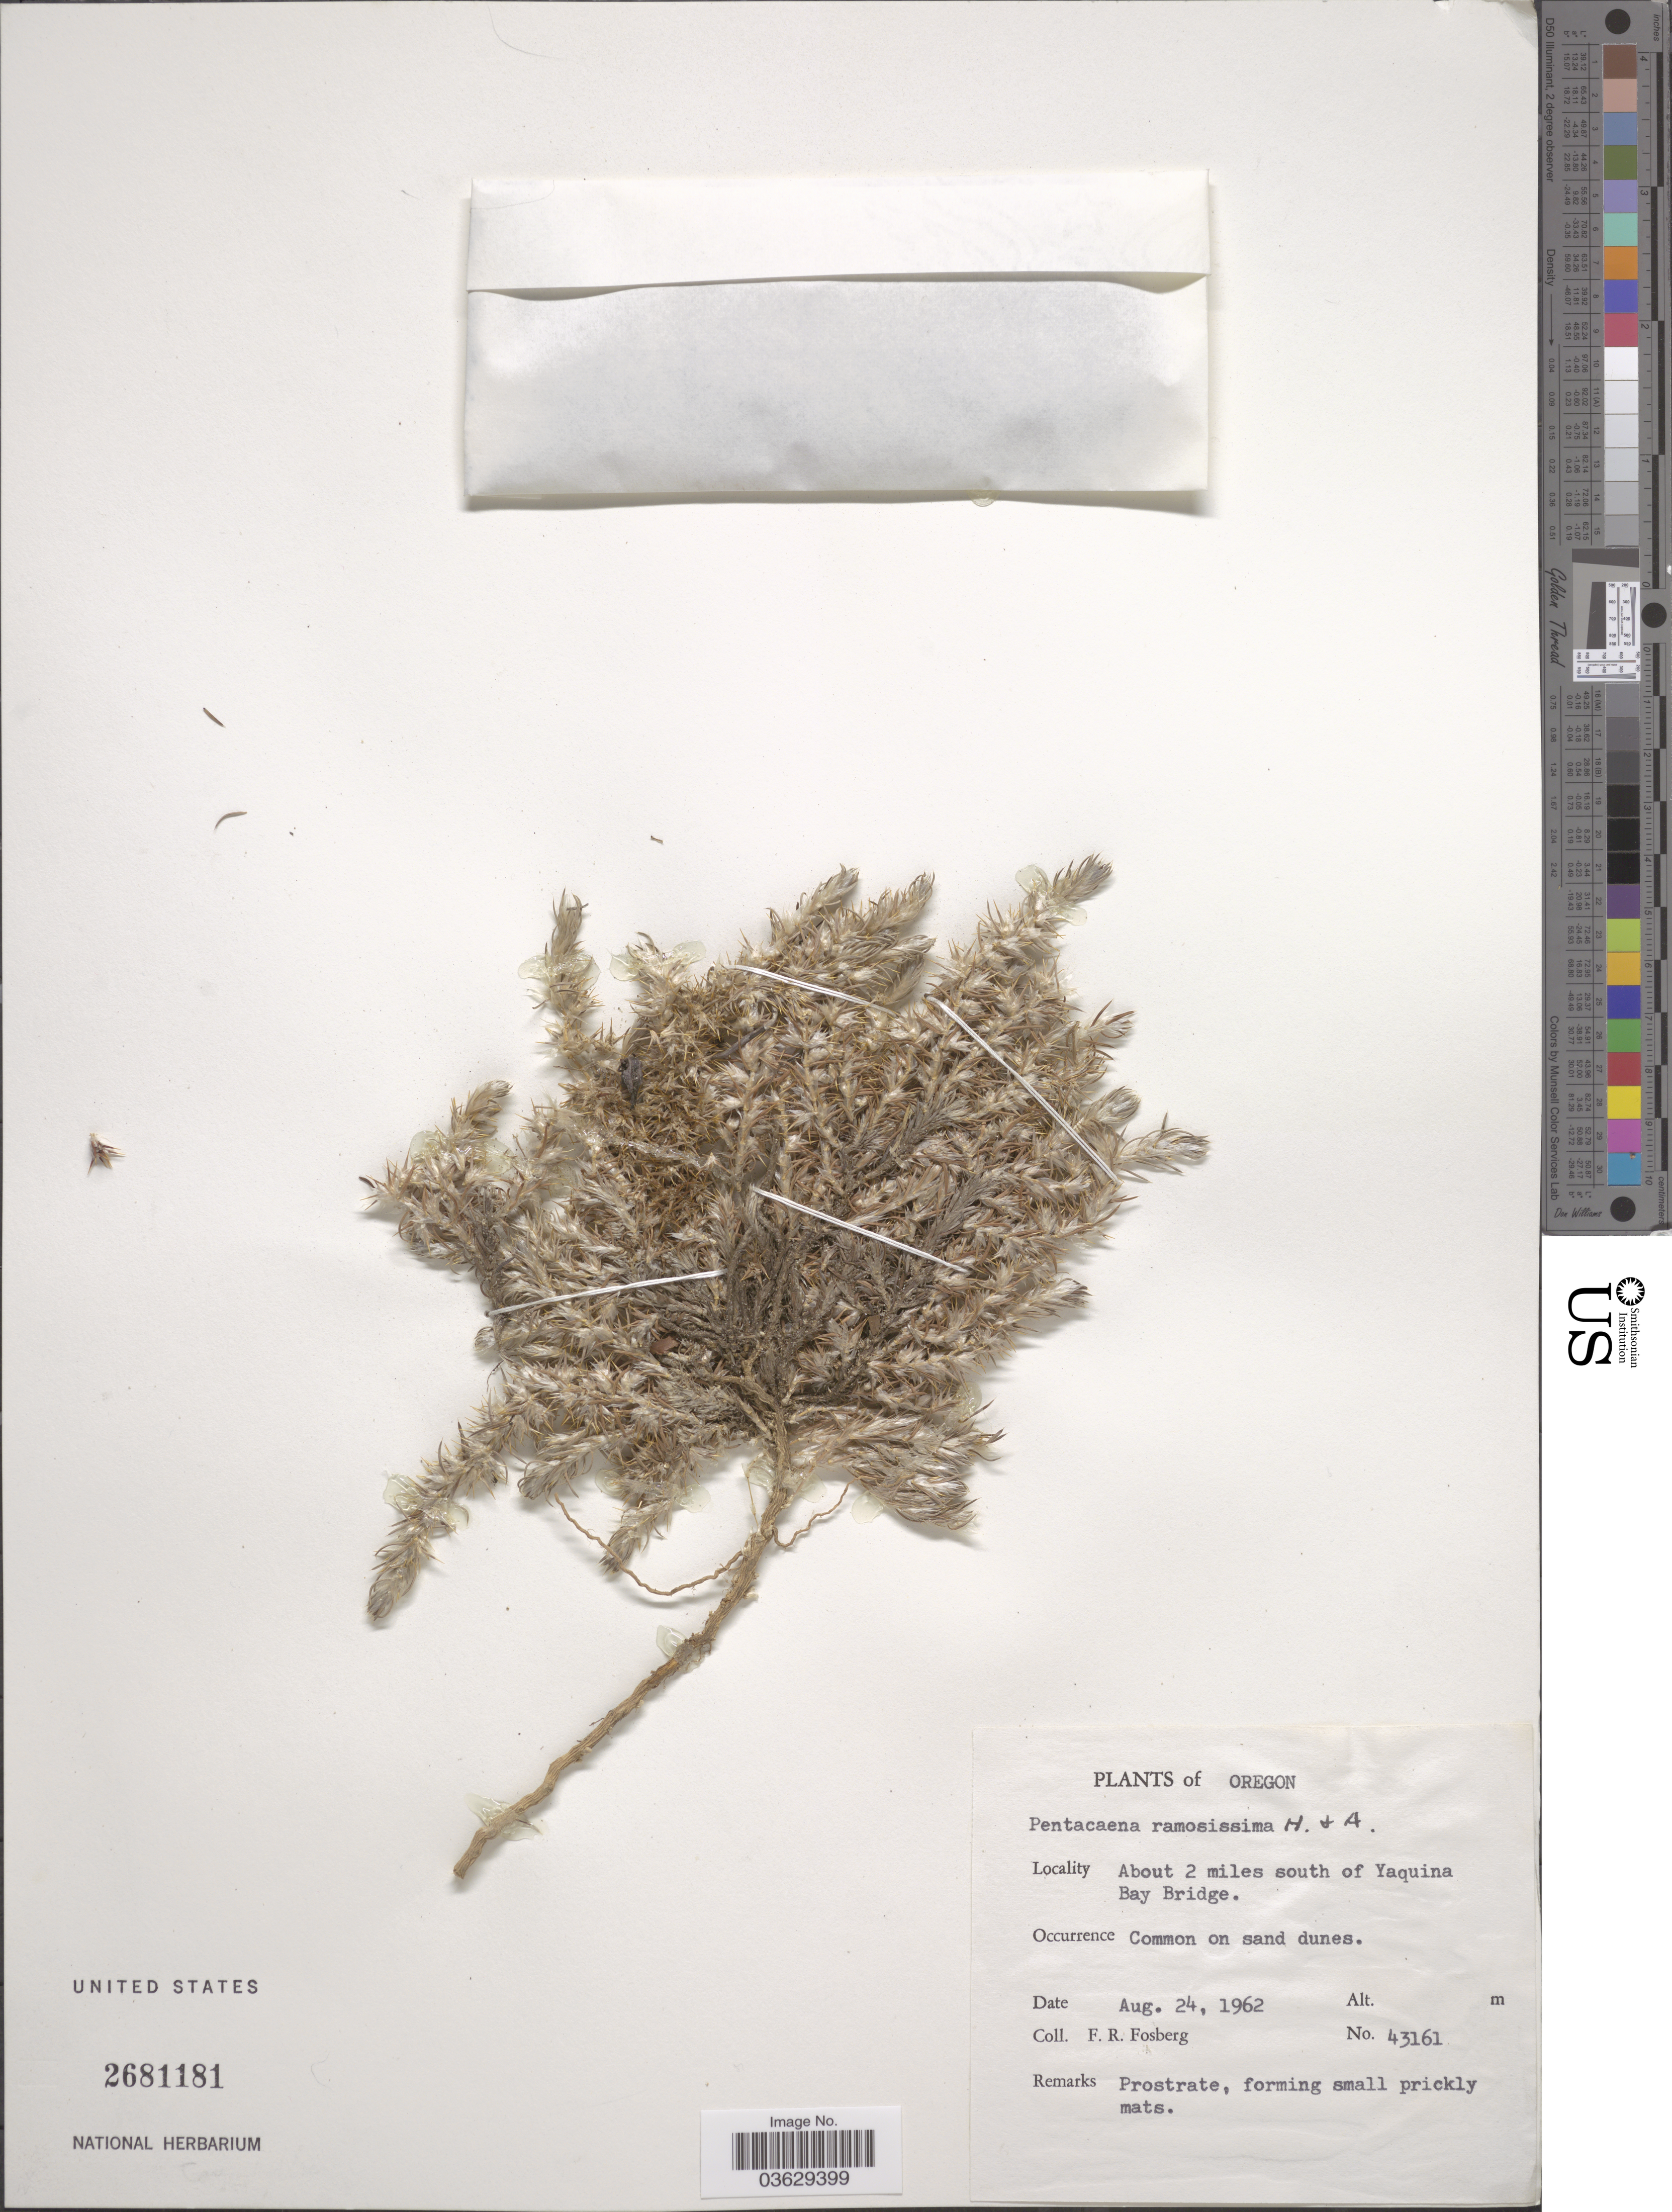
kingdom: Plantae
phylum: Tracheophyta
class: Magnoliopsida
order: Caryophyllales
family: Caryophyllaceae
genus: Cardionema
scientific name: Cardionema ramosissimum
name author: (Weinm.) A. Nelson & J.F. Macbr.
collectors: F. R. Fosberg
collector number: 43161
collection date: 1962-08-24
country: United States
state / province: Oregon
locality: About 2 miles south of Yaquina Bay Bridge.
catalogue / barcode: US 2681181